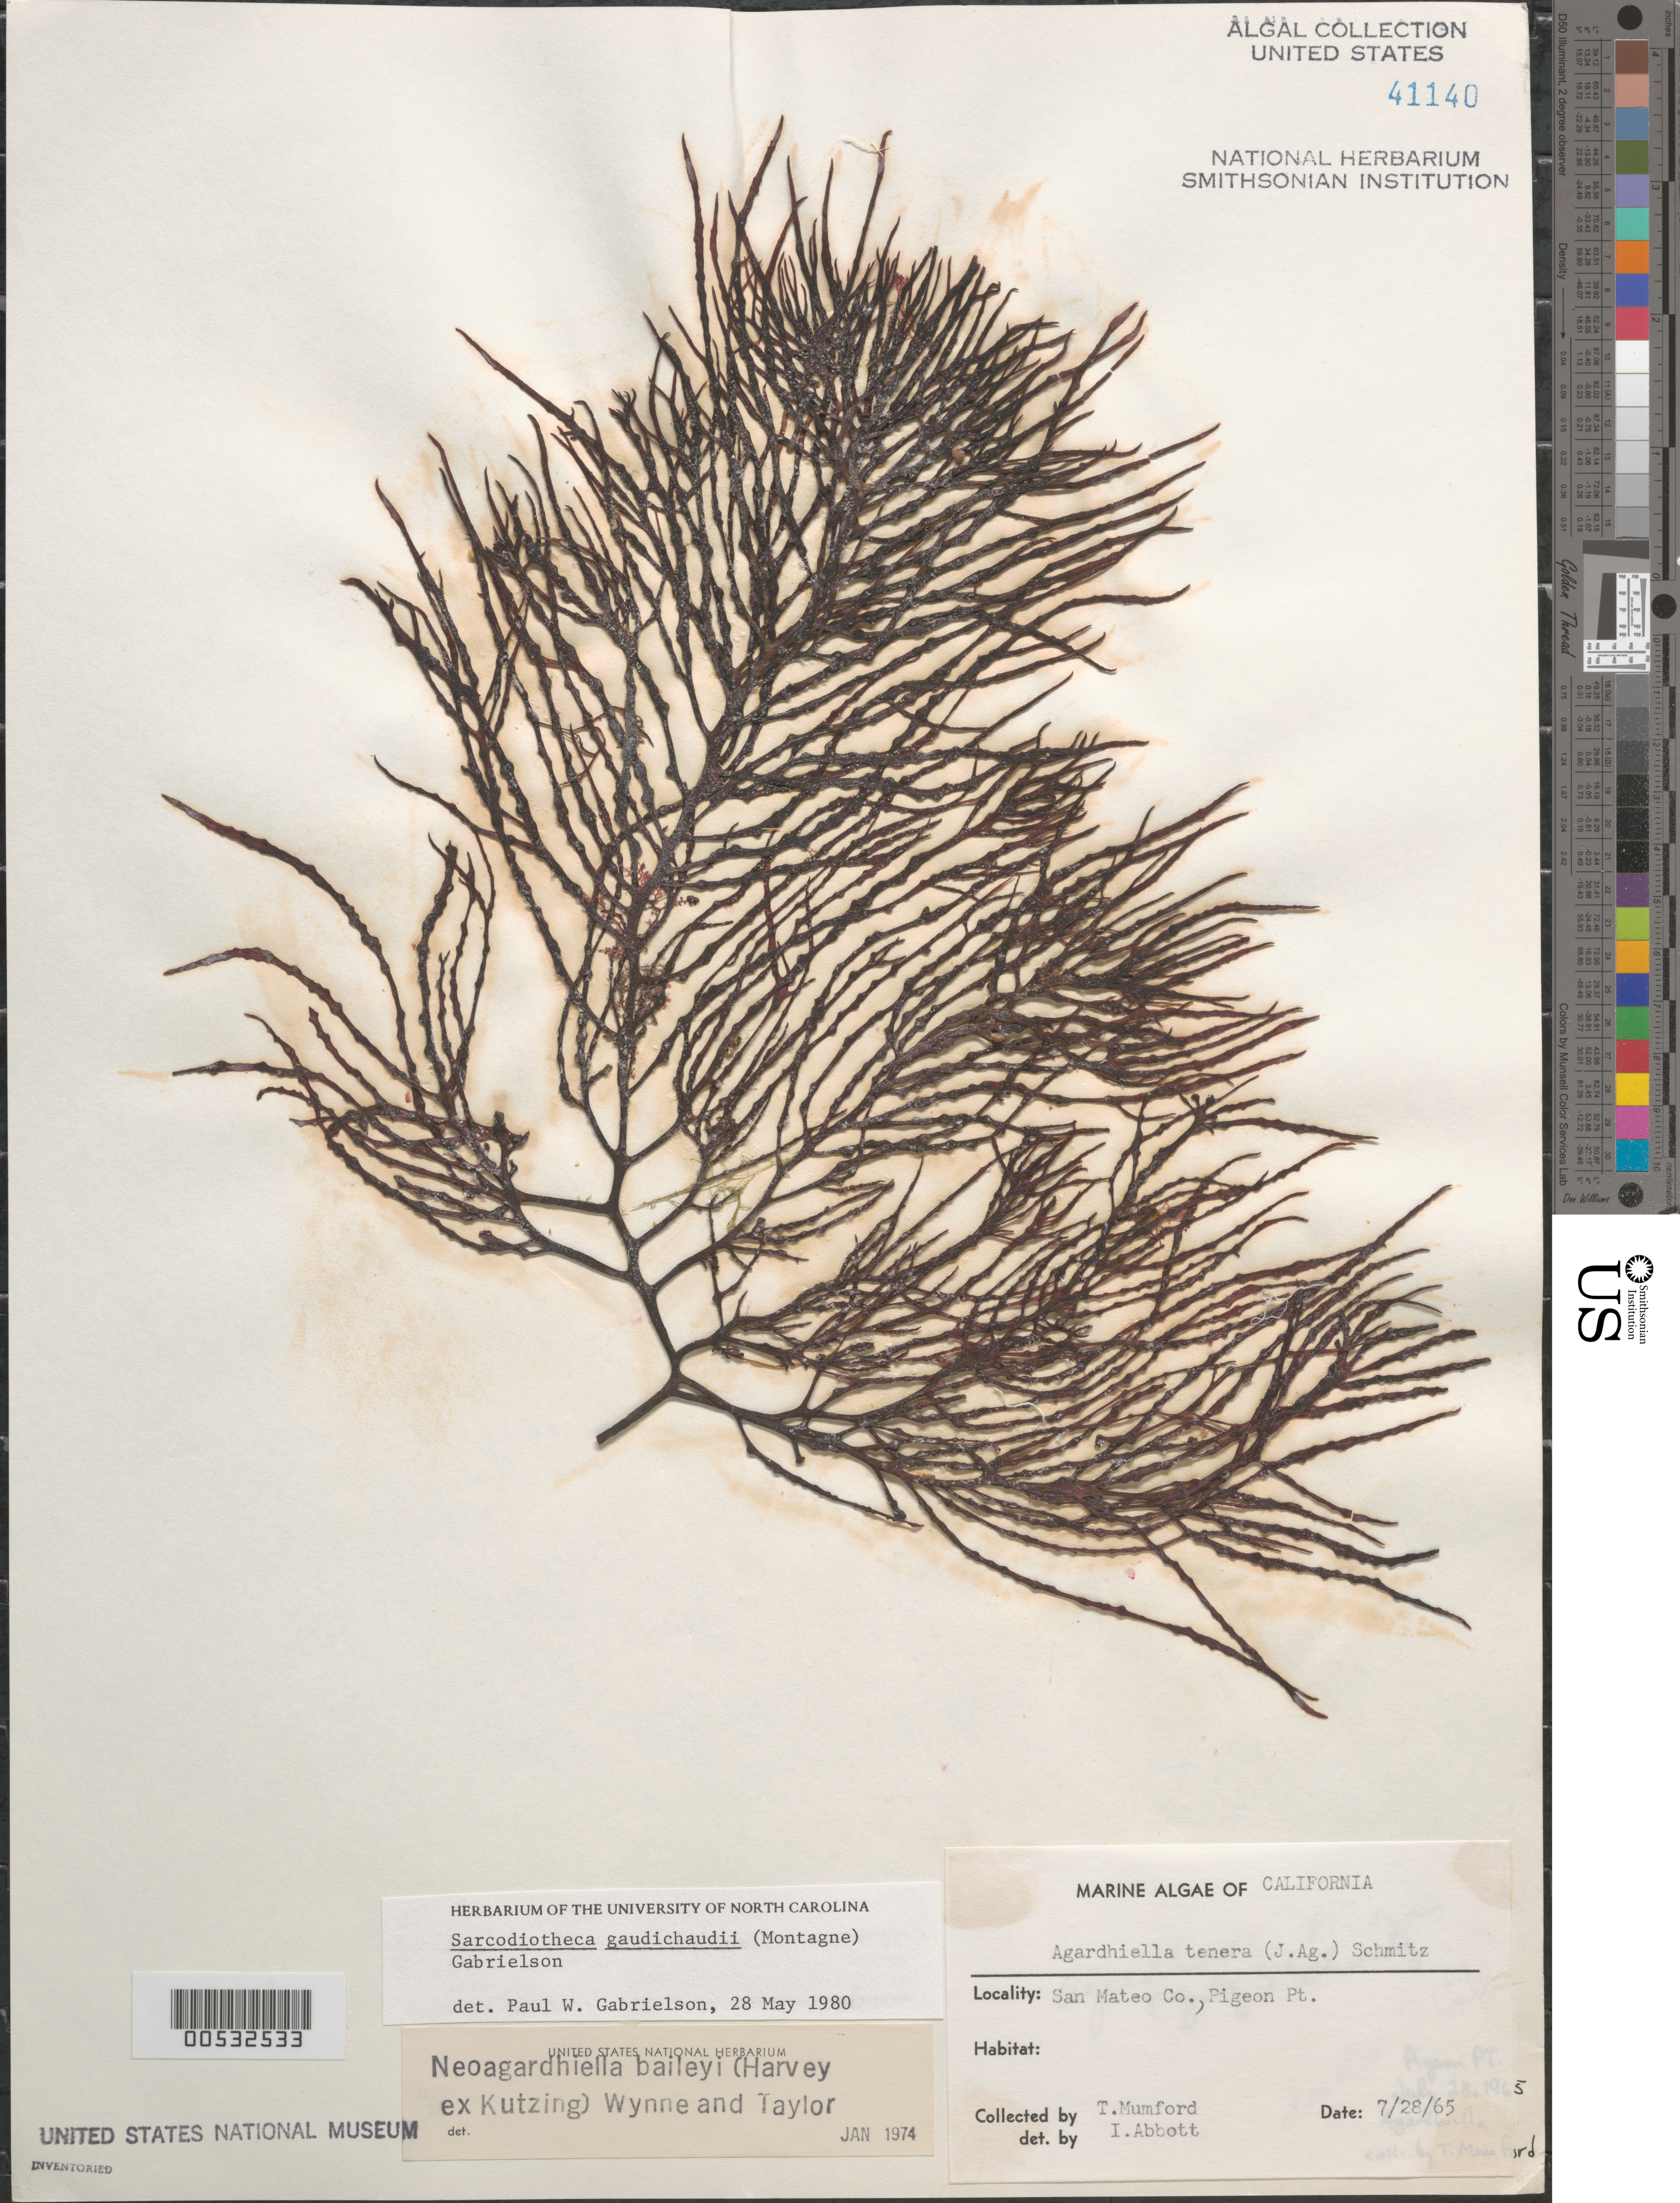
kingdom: Plantae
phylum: Rhodophyta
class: Florideophyceae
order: Gigartinales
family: Solieriaceae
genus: Sarcodiotheca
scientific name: Sarcodiotheca gaudichaudii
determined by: Gabrielson, P. W.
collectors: T. Mumford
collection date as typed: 28 Jul 1965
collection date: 1965-07-28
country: United States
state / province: California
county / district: San Mateo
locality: Pigeon Point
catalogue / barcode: US 41140